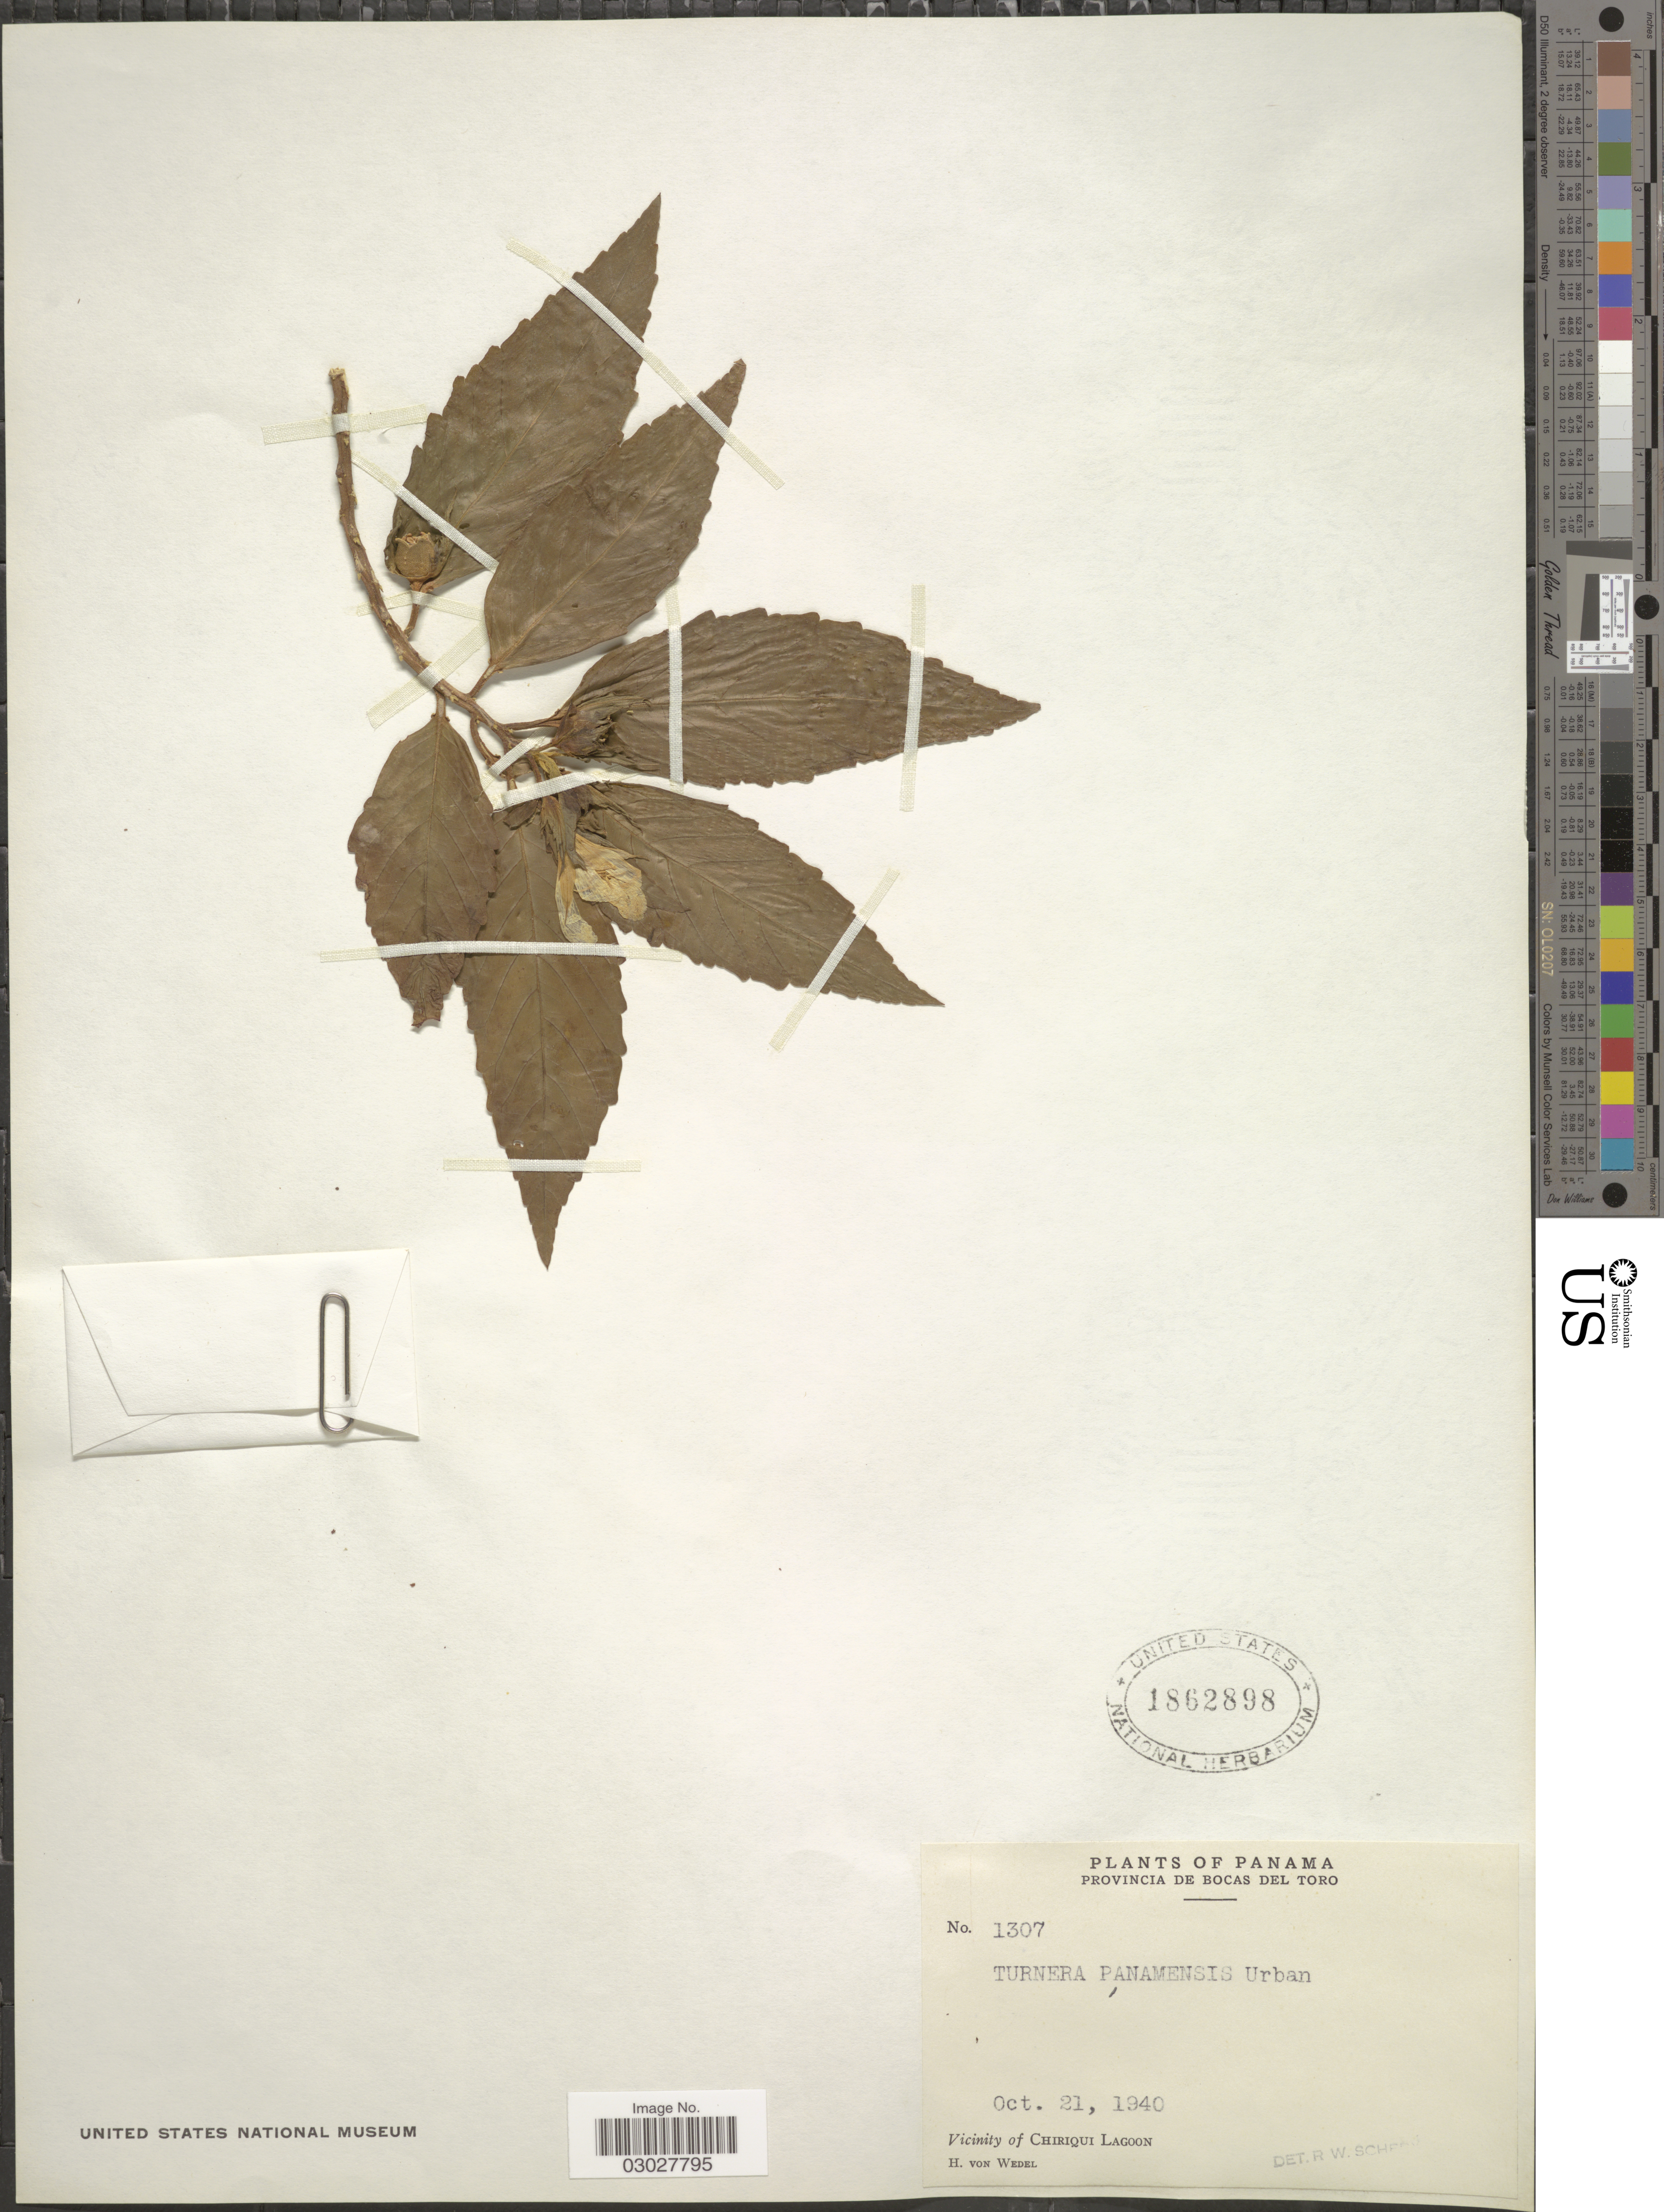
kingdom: Plantae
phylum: Tracheophyta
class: Magnoliopsida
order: Malpighiales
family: Turneraceae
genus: Turnera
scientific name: Turnera panamensis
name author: Urb.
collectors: H. von Wedel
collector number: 1307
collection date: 1940-10-21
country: Panama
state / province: Bocas del Toro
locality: Vicinity of Chiriqui Lagoon.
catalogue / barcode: US 1862898